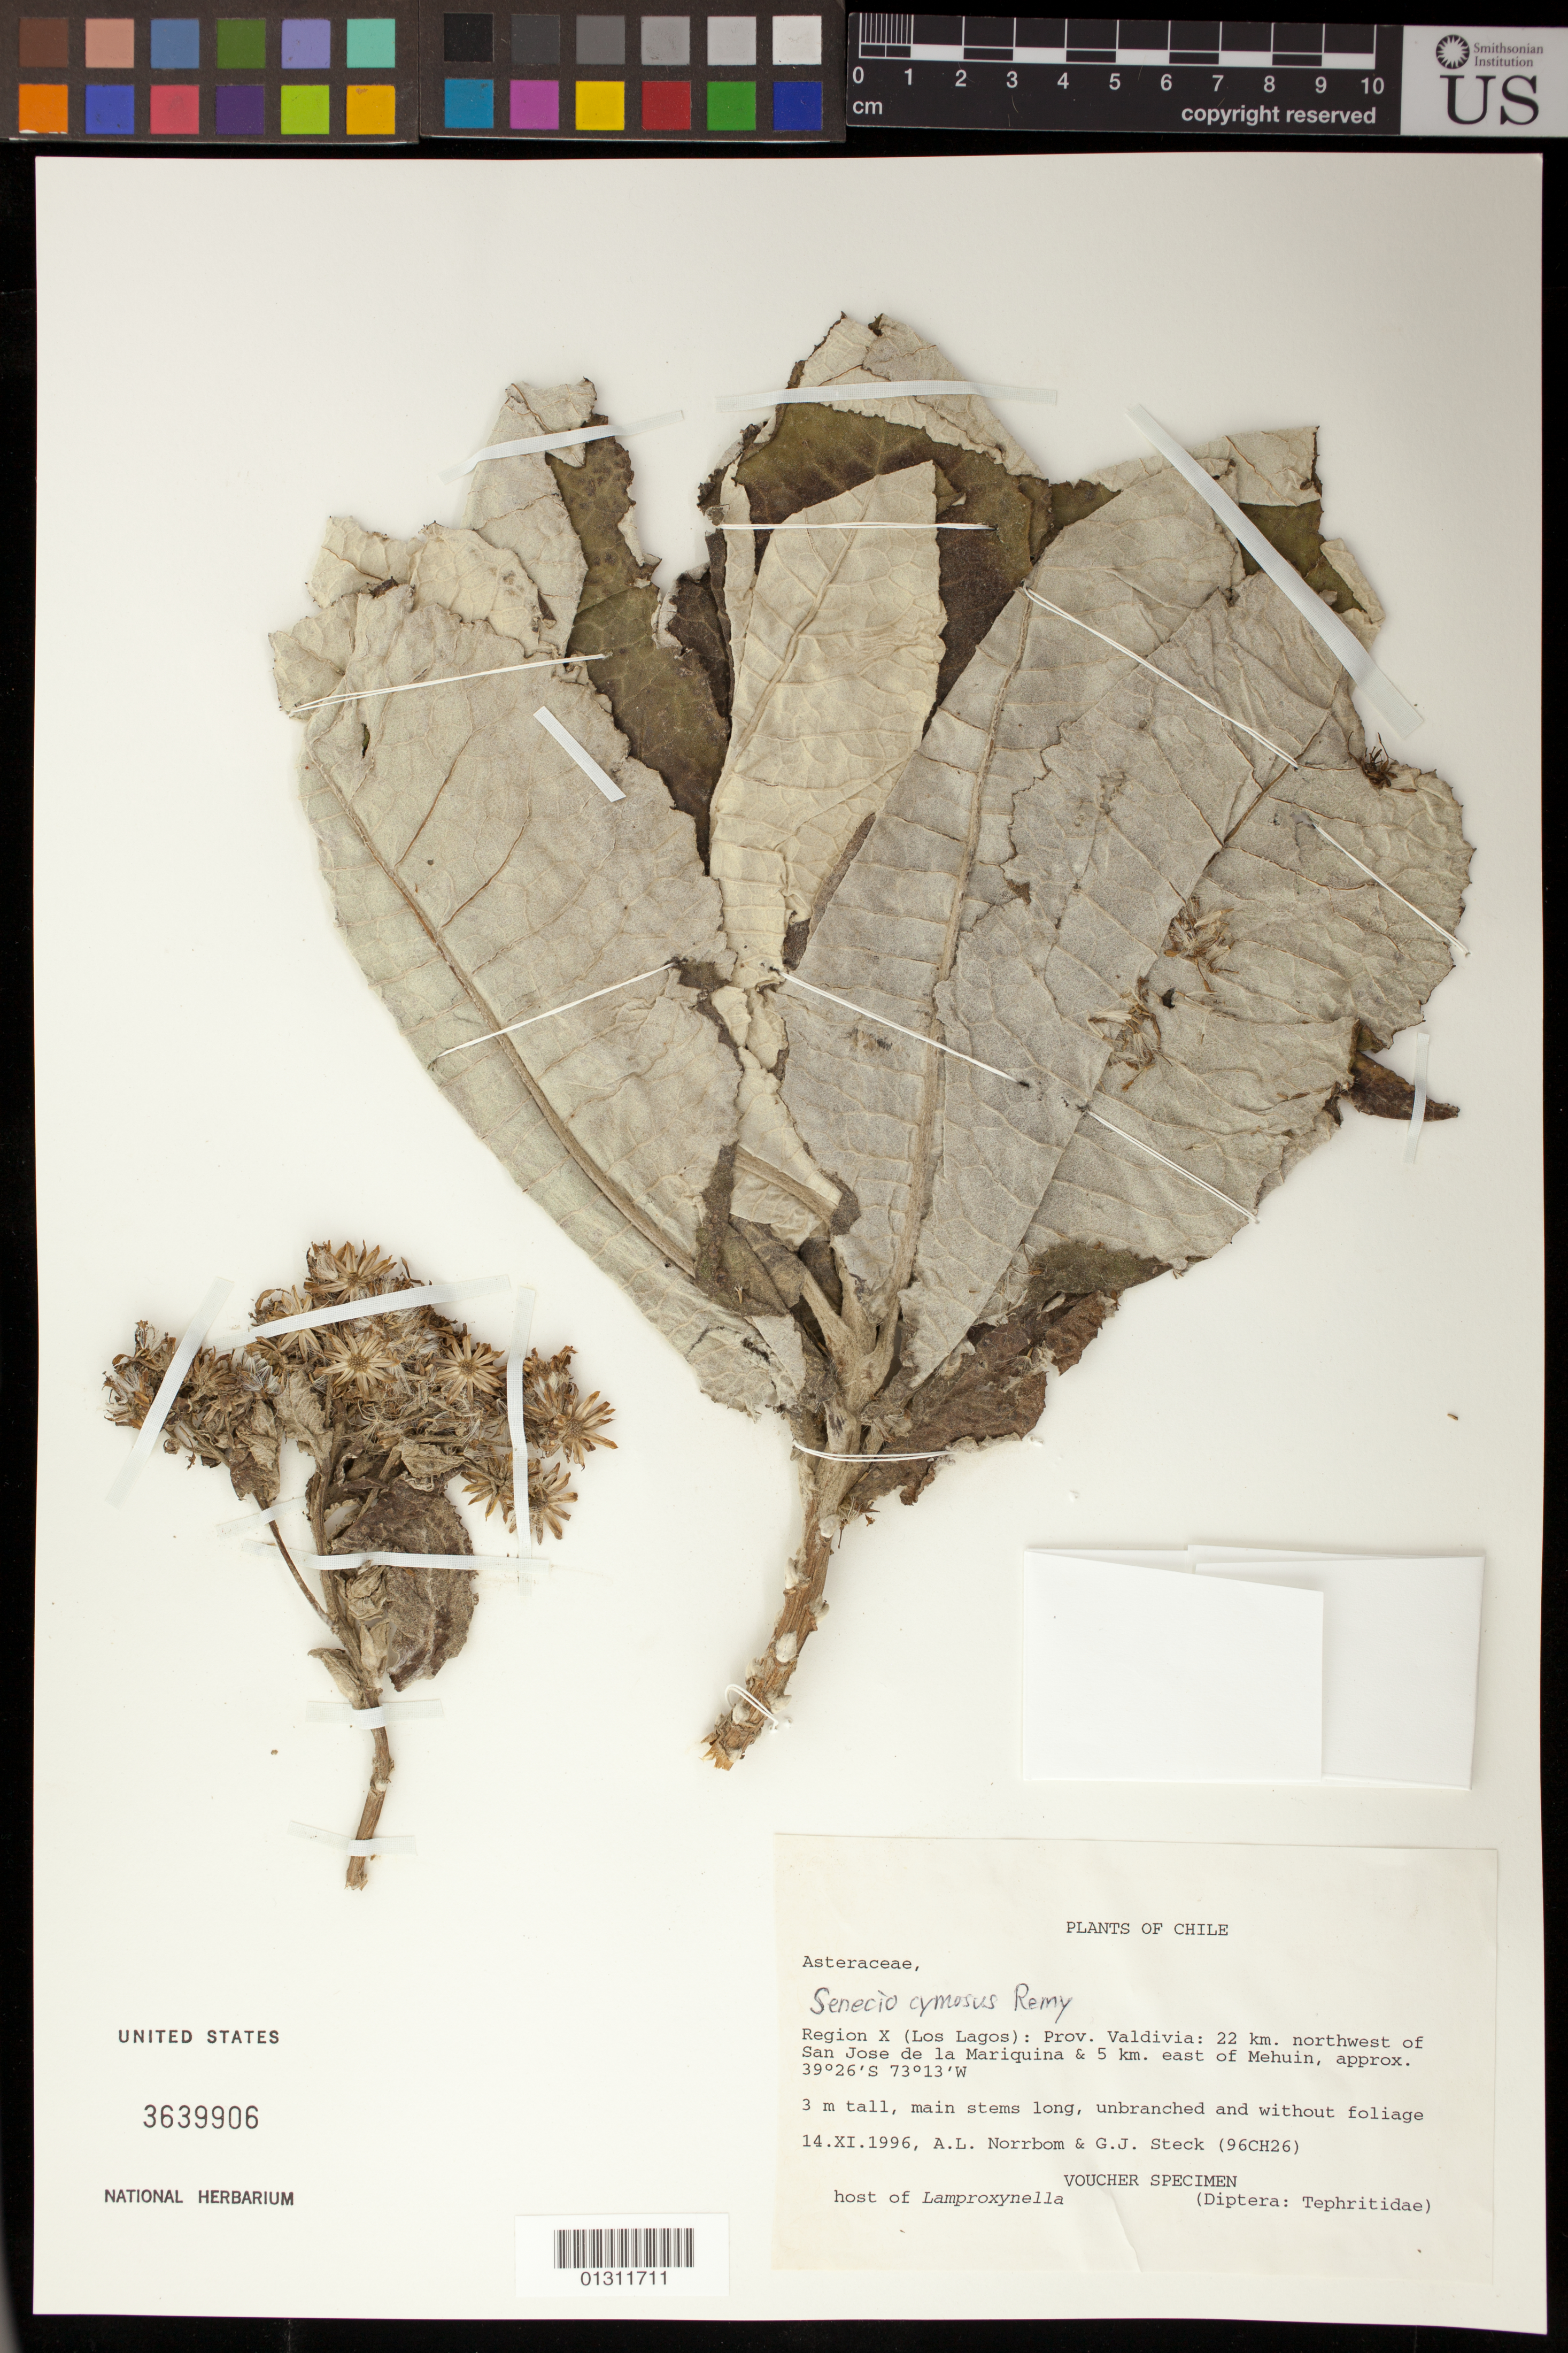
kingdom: Plantae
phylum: Tracheophyta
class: Magnoliopsida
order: Asterales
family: Asteraceae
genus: Senecio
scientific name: Senecio cymosus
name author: J. Rémy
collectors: A. L. Norrbom & G. Steck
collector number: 96CH26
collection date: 1996-11-14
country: Chile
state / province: Los Lagos (X)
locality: Prov. Valdivia: 22 km NW of San Jose de la Mariquina and 5 km E of Mehuin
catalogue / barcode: US 3639906